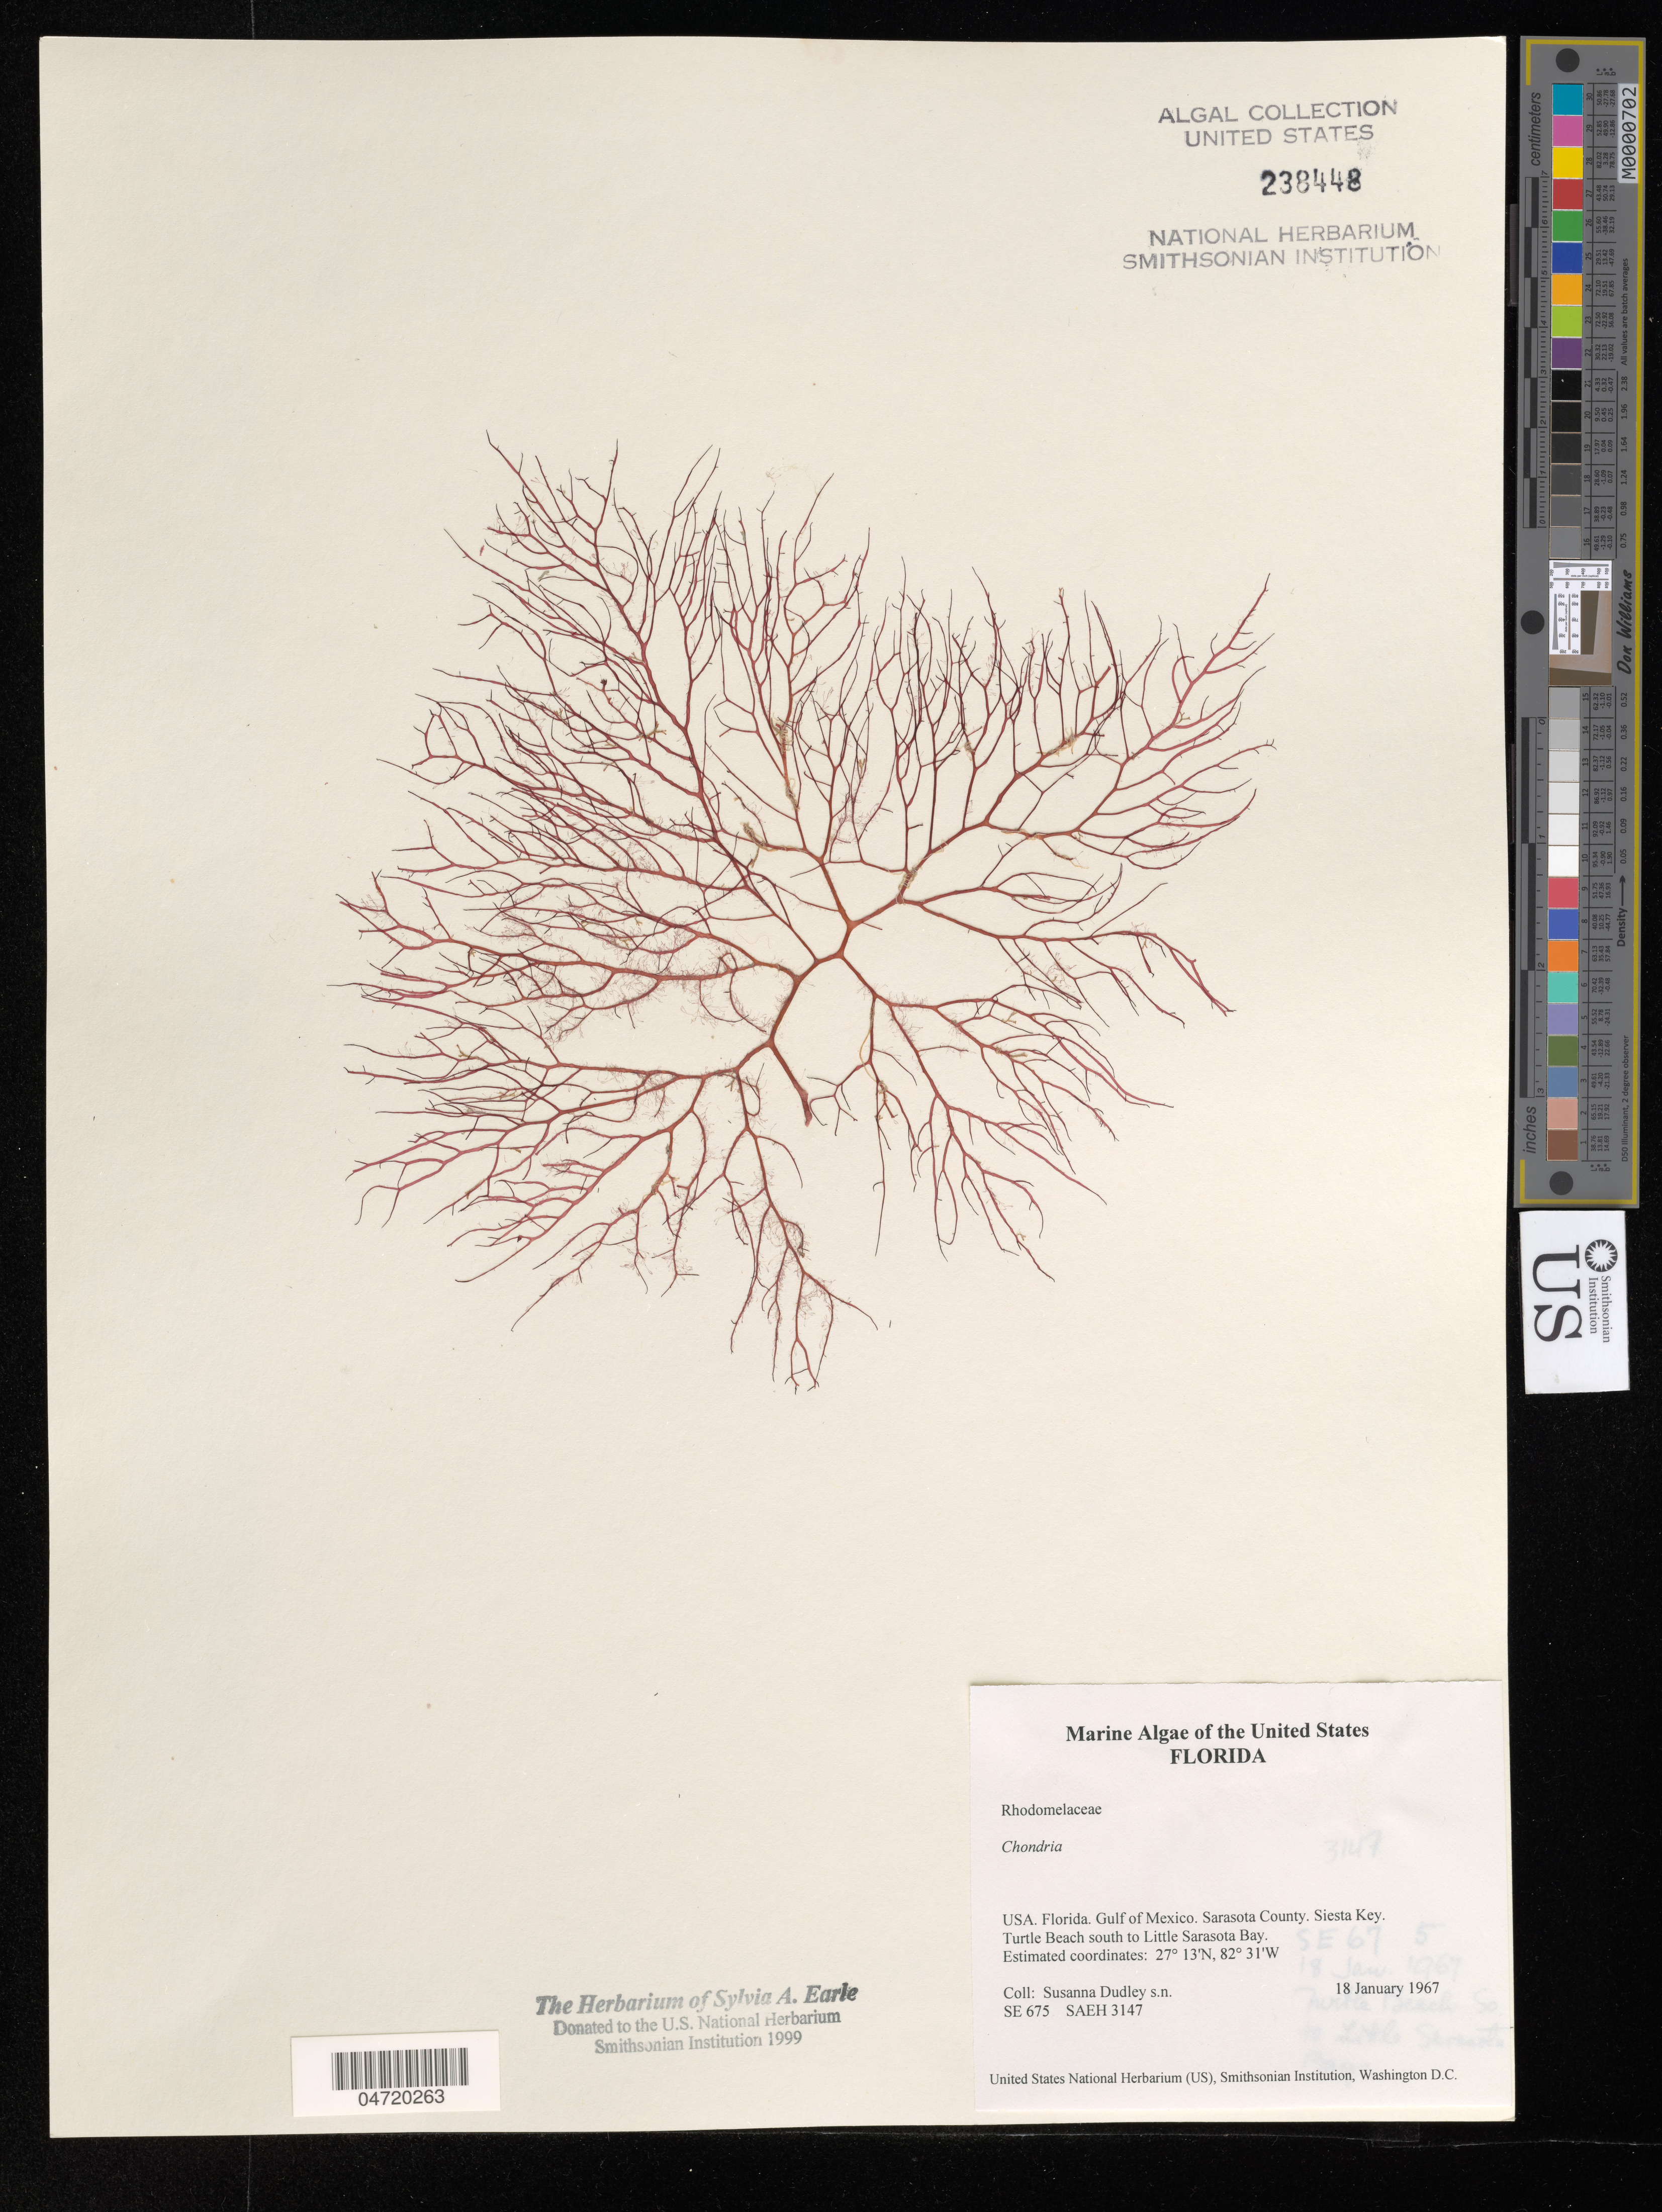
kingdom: Plantae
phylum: Rhodophyta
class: Florideophyceae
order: Ceramiales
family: Rhodomelaceae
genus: Chondria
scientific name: Chondria sp.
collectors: S. Dudley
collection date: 1967-01-18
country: United States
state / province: Florida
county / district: Sarasota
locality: Gulf of Mexico. Sarasota County. Siesta Key. Turtle Beach south to Little Sarasota Bay.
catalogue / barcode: US 238448